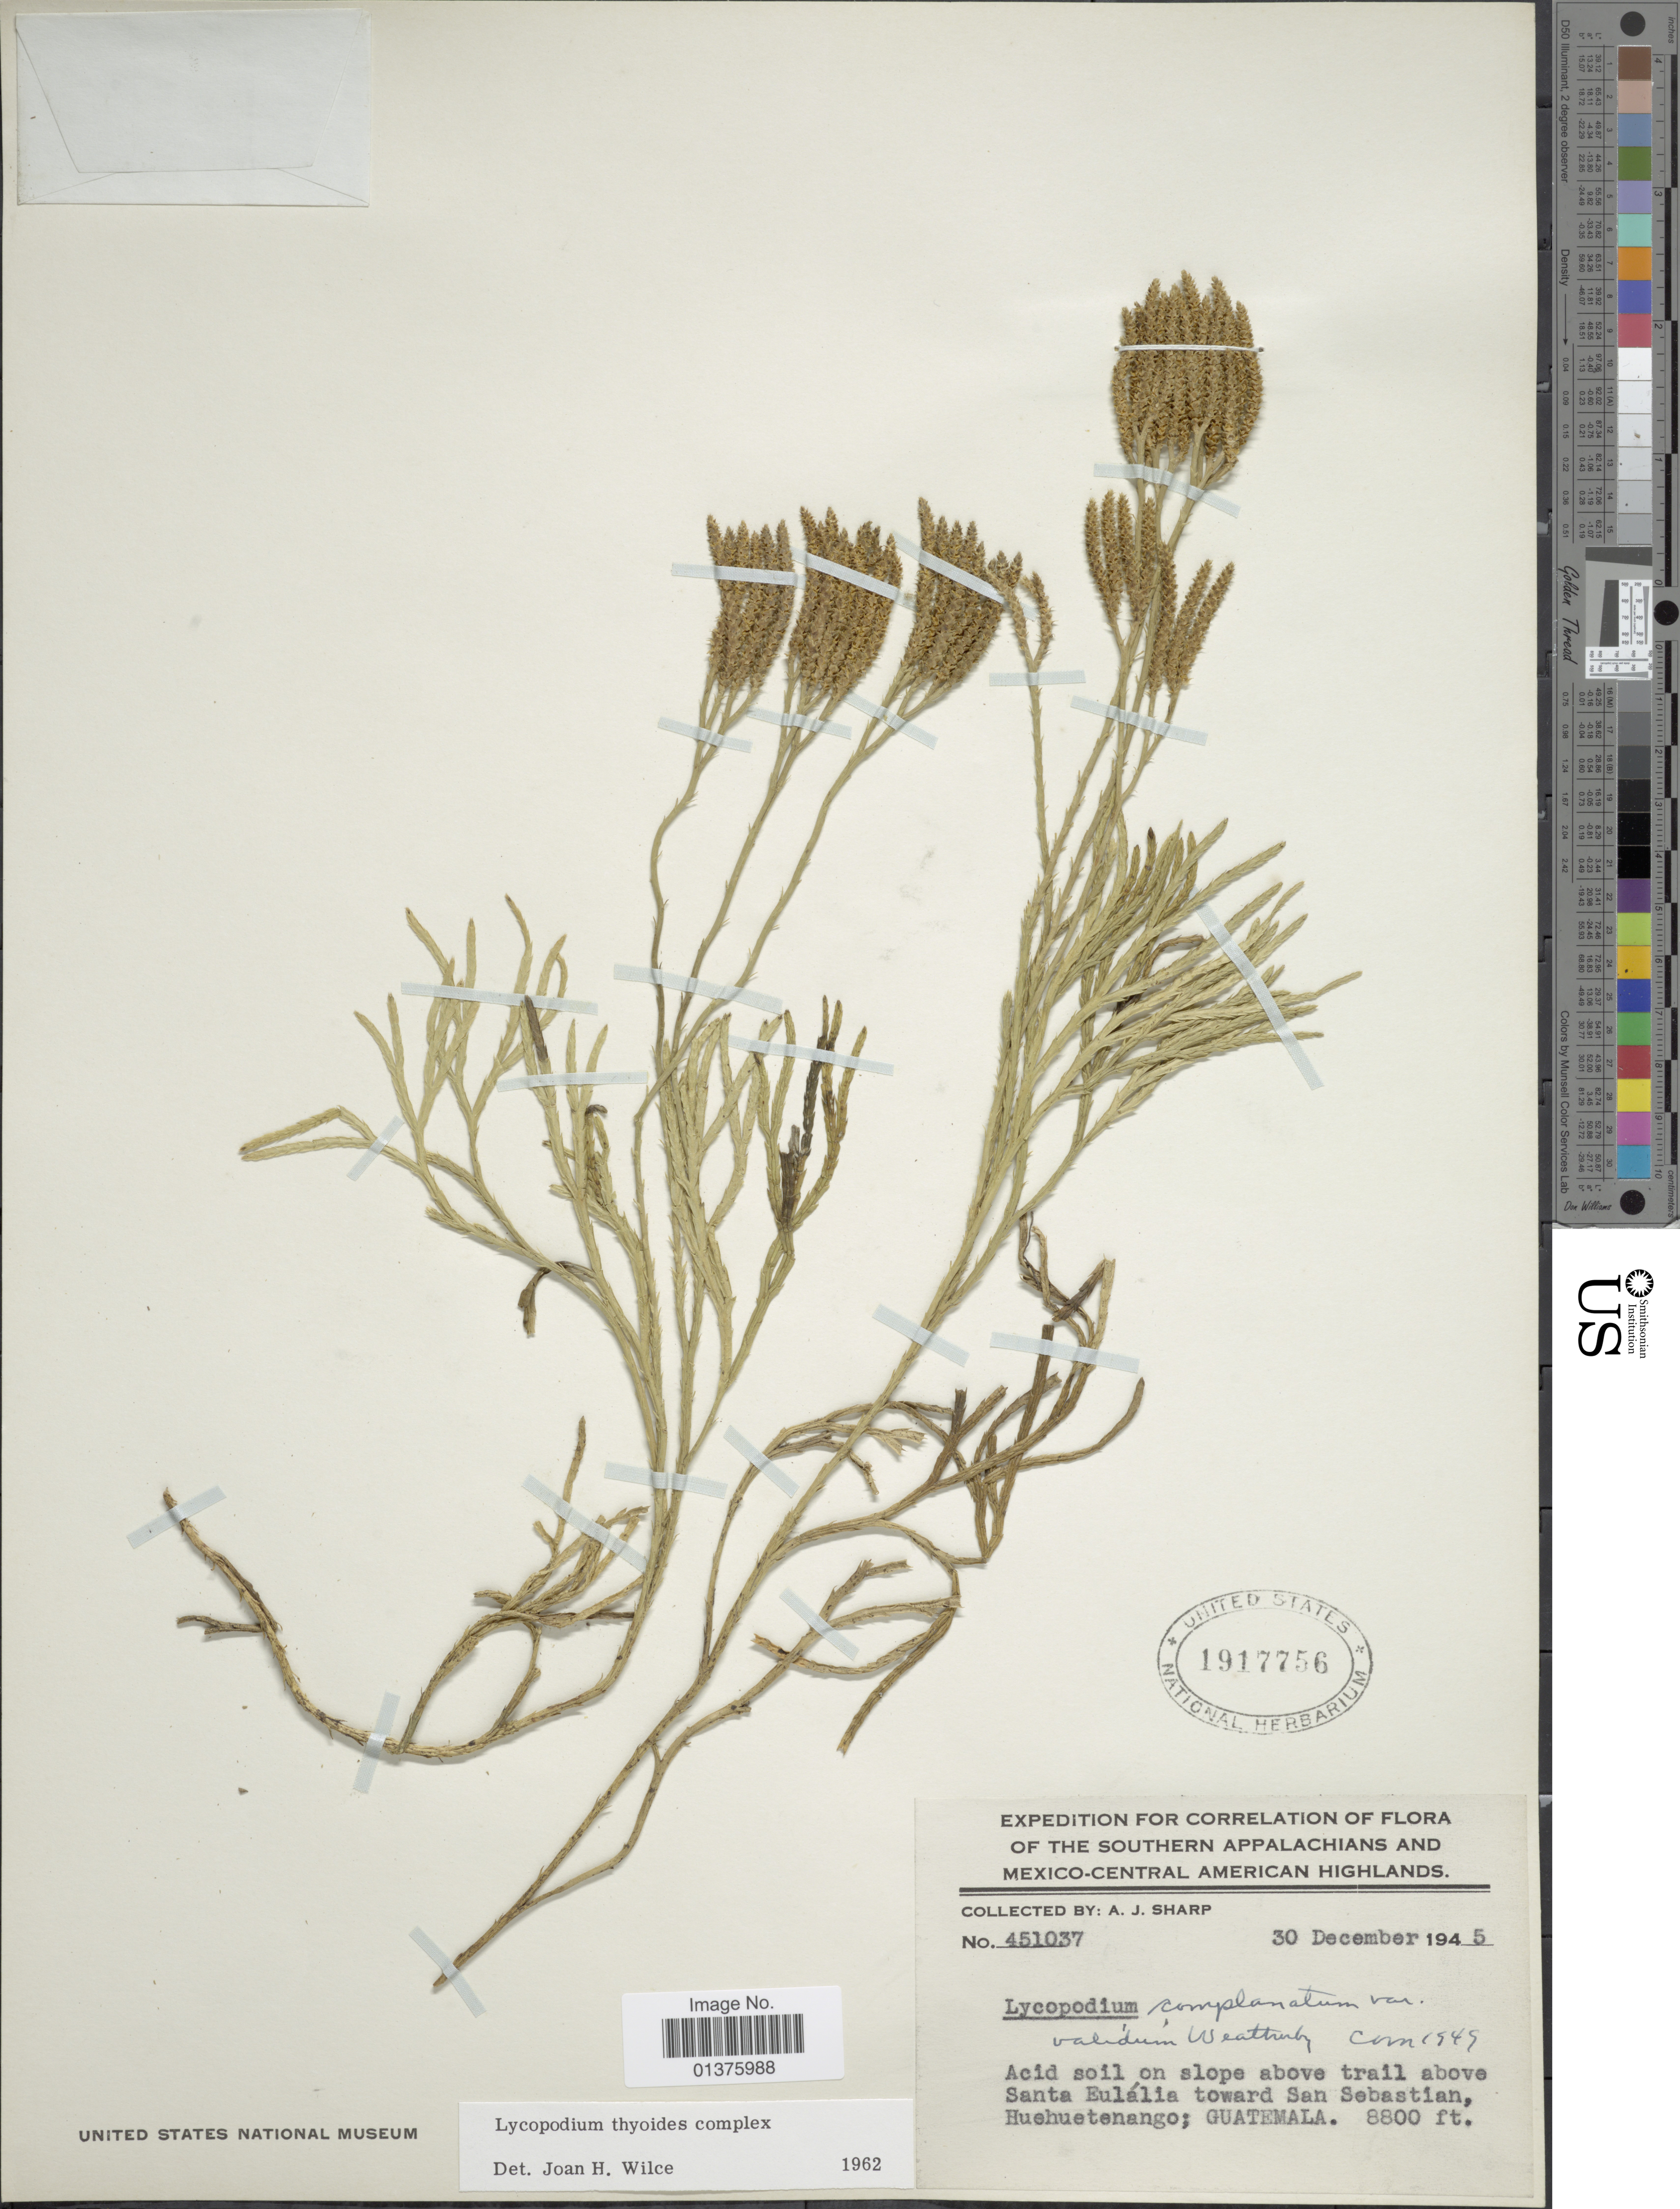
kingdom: Plantae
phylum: Tracheophyta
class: Lycopodiopsida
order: Lycopodiales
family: Lycopodiaceae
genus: Diphasiastrum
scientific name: Diphasiastrum thyoides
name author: (Humb. & Bonpl. ex Willd.) Holub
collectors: A. J. Sharp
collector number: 451037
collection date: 1945-12-30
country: Guatemala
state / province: Huehuetenango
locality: Acid soil on slope above trail above Santa Eulália toward San Sebastian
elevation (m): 2682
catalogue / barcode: US 1917756